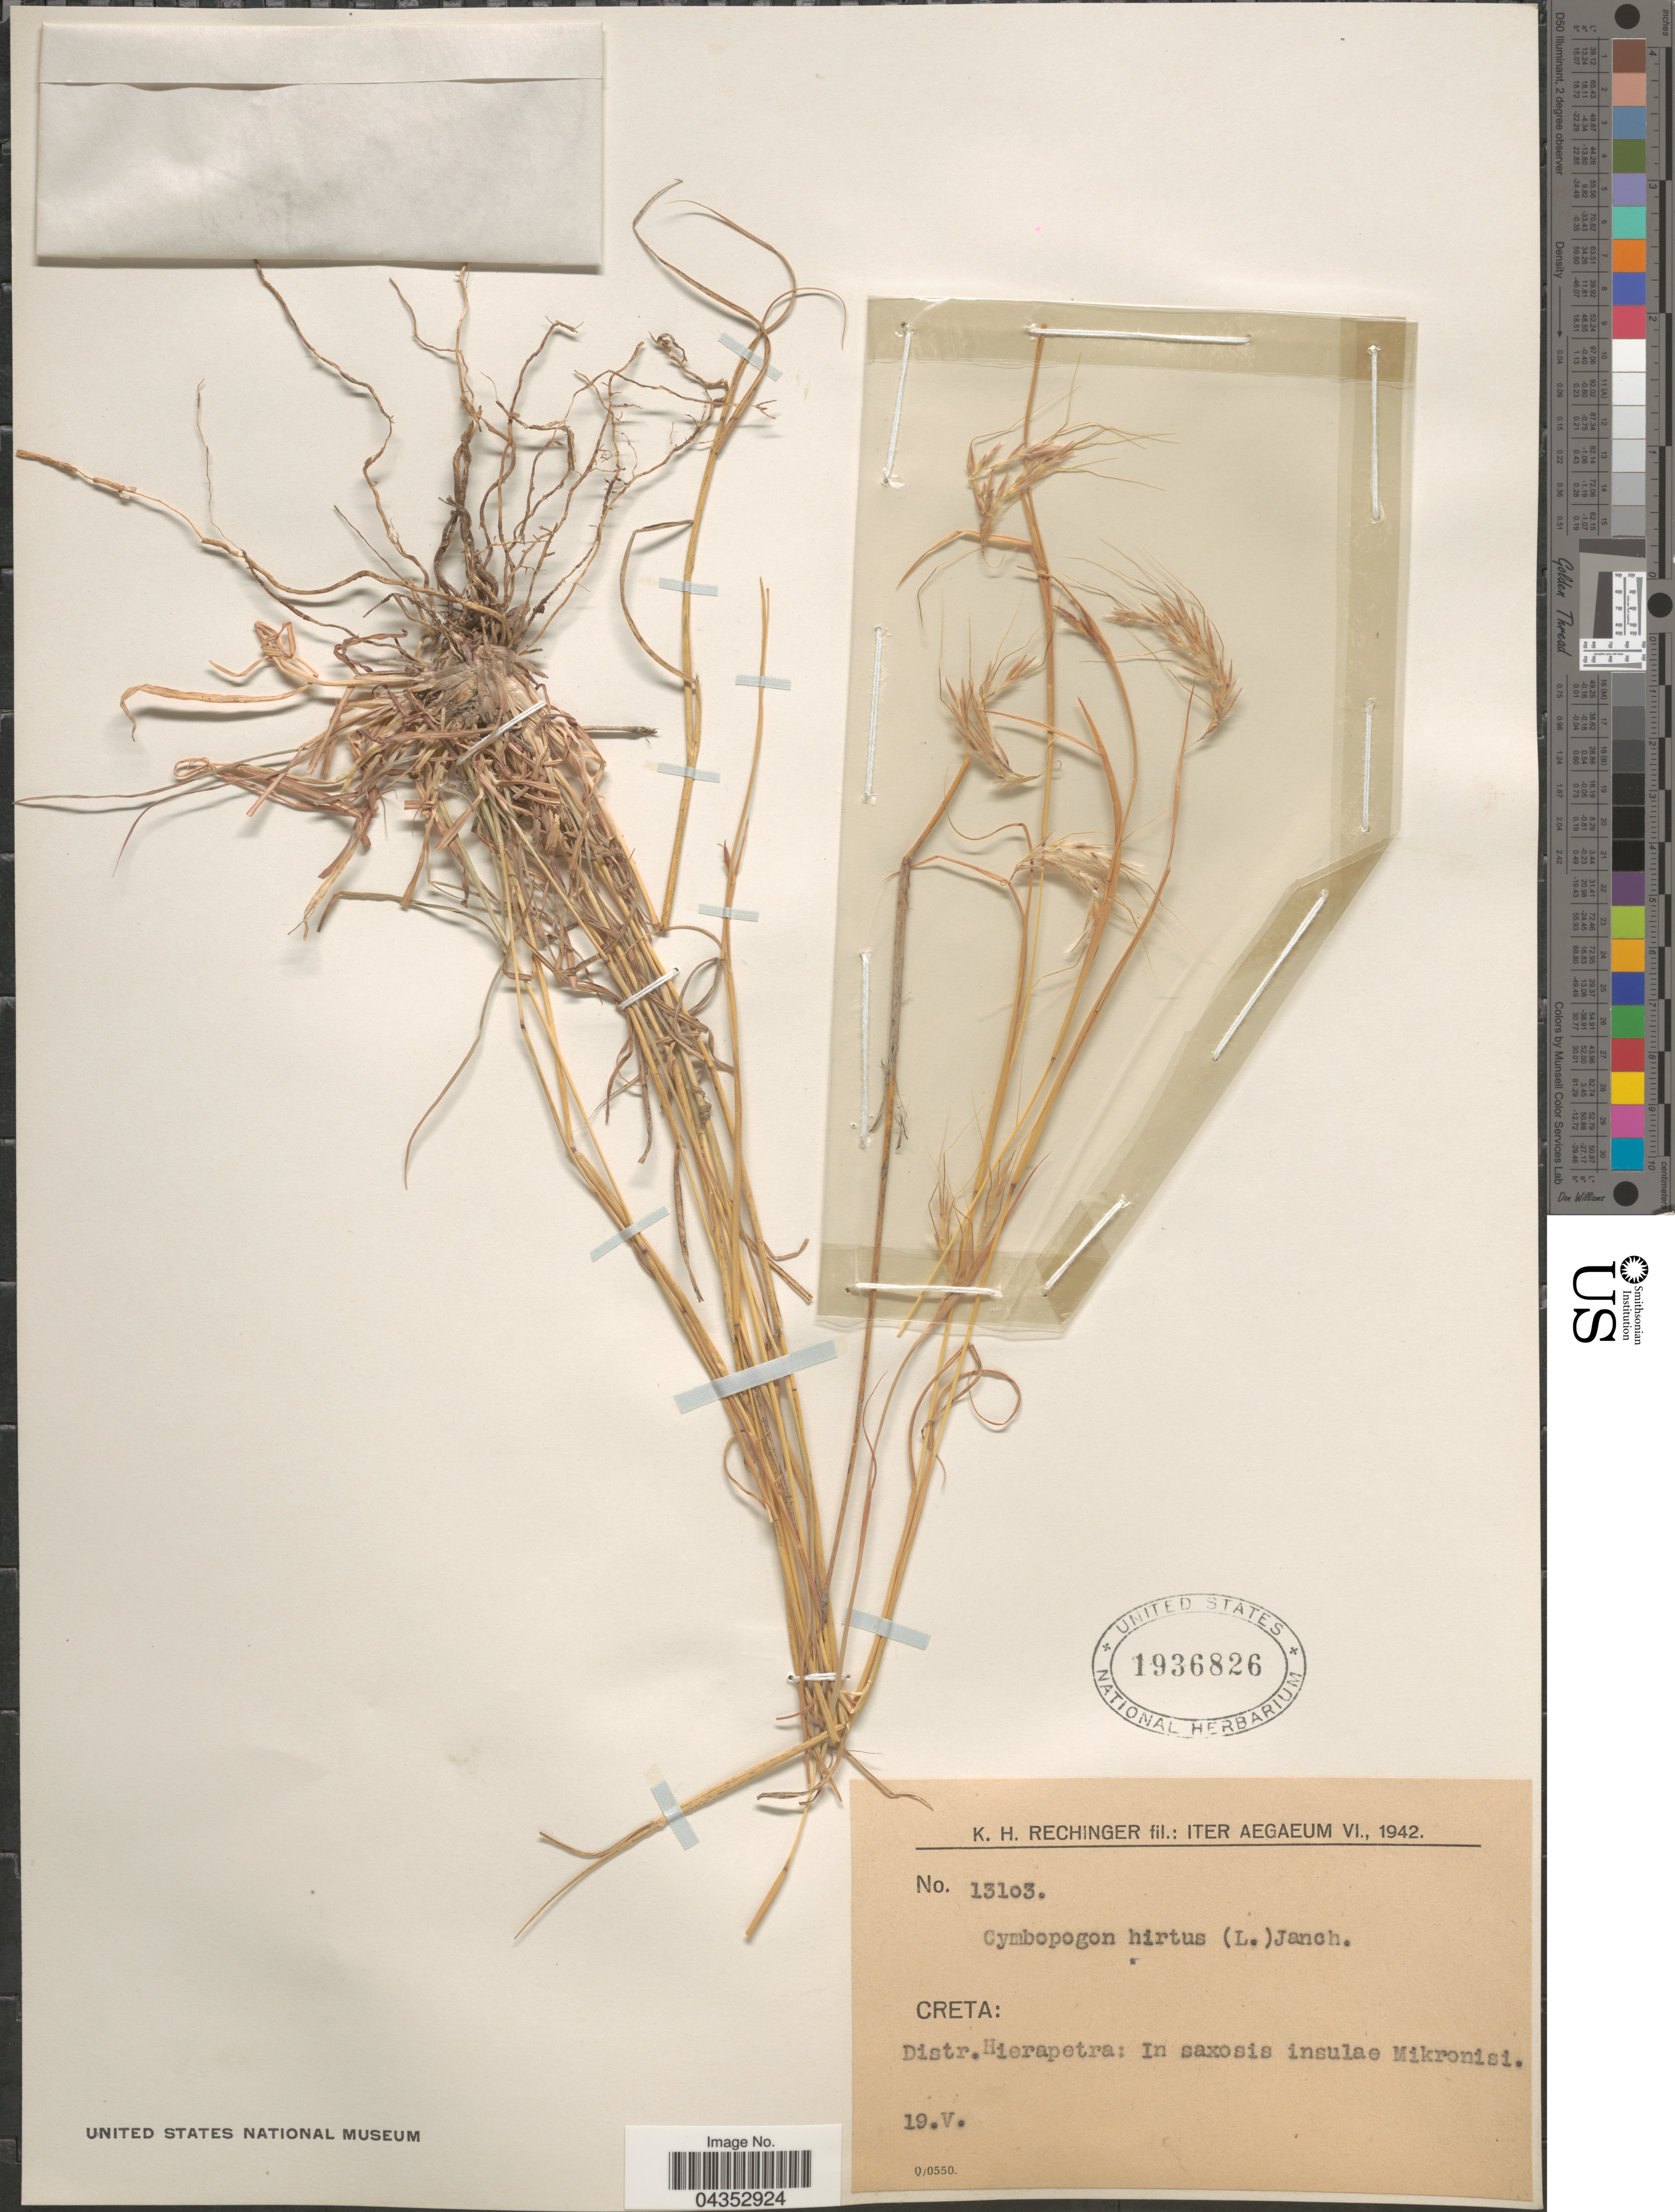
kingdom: Plantae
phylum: Tracheophyta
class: Liliopsida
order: Poales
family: Poaceae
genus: Hyparrhenia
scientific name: Hyparrhenia hirta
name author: (L.) Stapf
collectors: K. H. Rechinger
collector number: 13103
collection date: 1942-05-19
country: Greece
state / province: Crete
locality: Iter Aegaeum VI., 1942. Distr. Hierapetra: In saxosis insulae Mikronisi.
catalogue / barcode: US 1936826